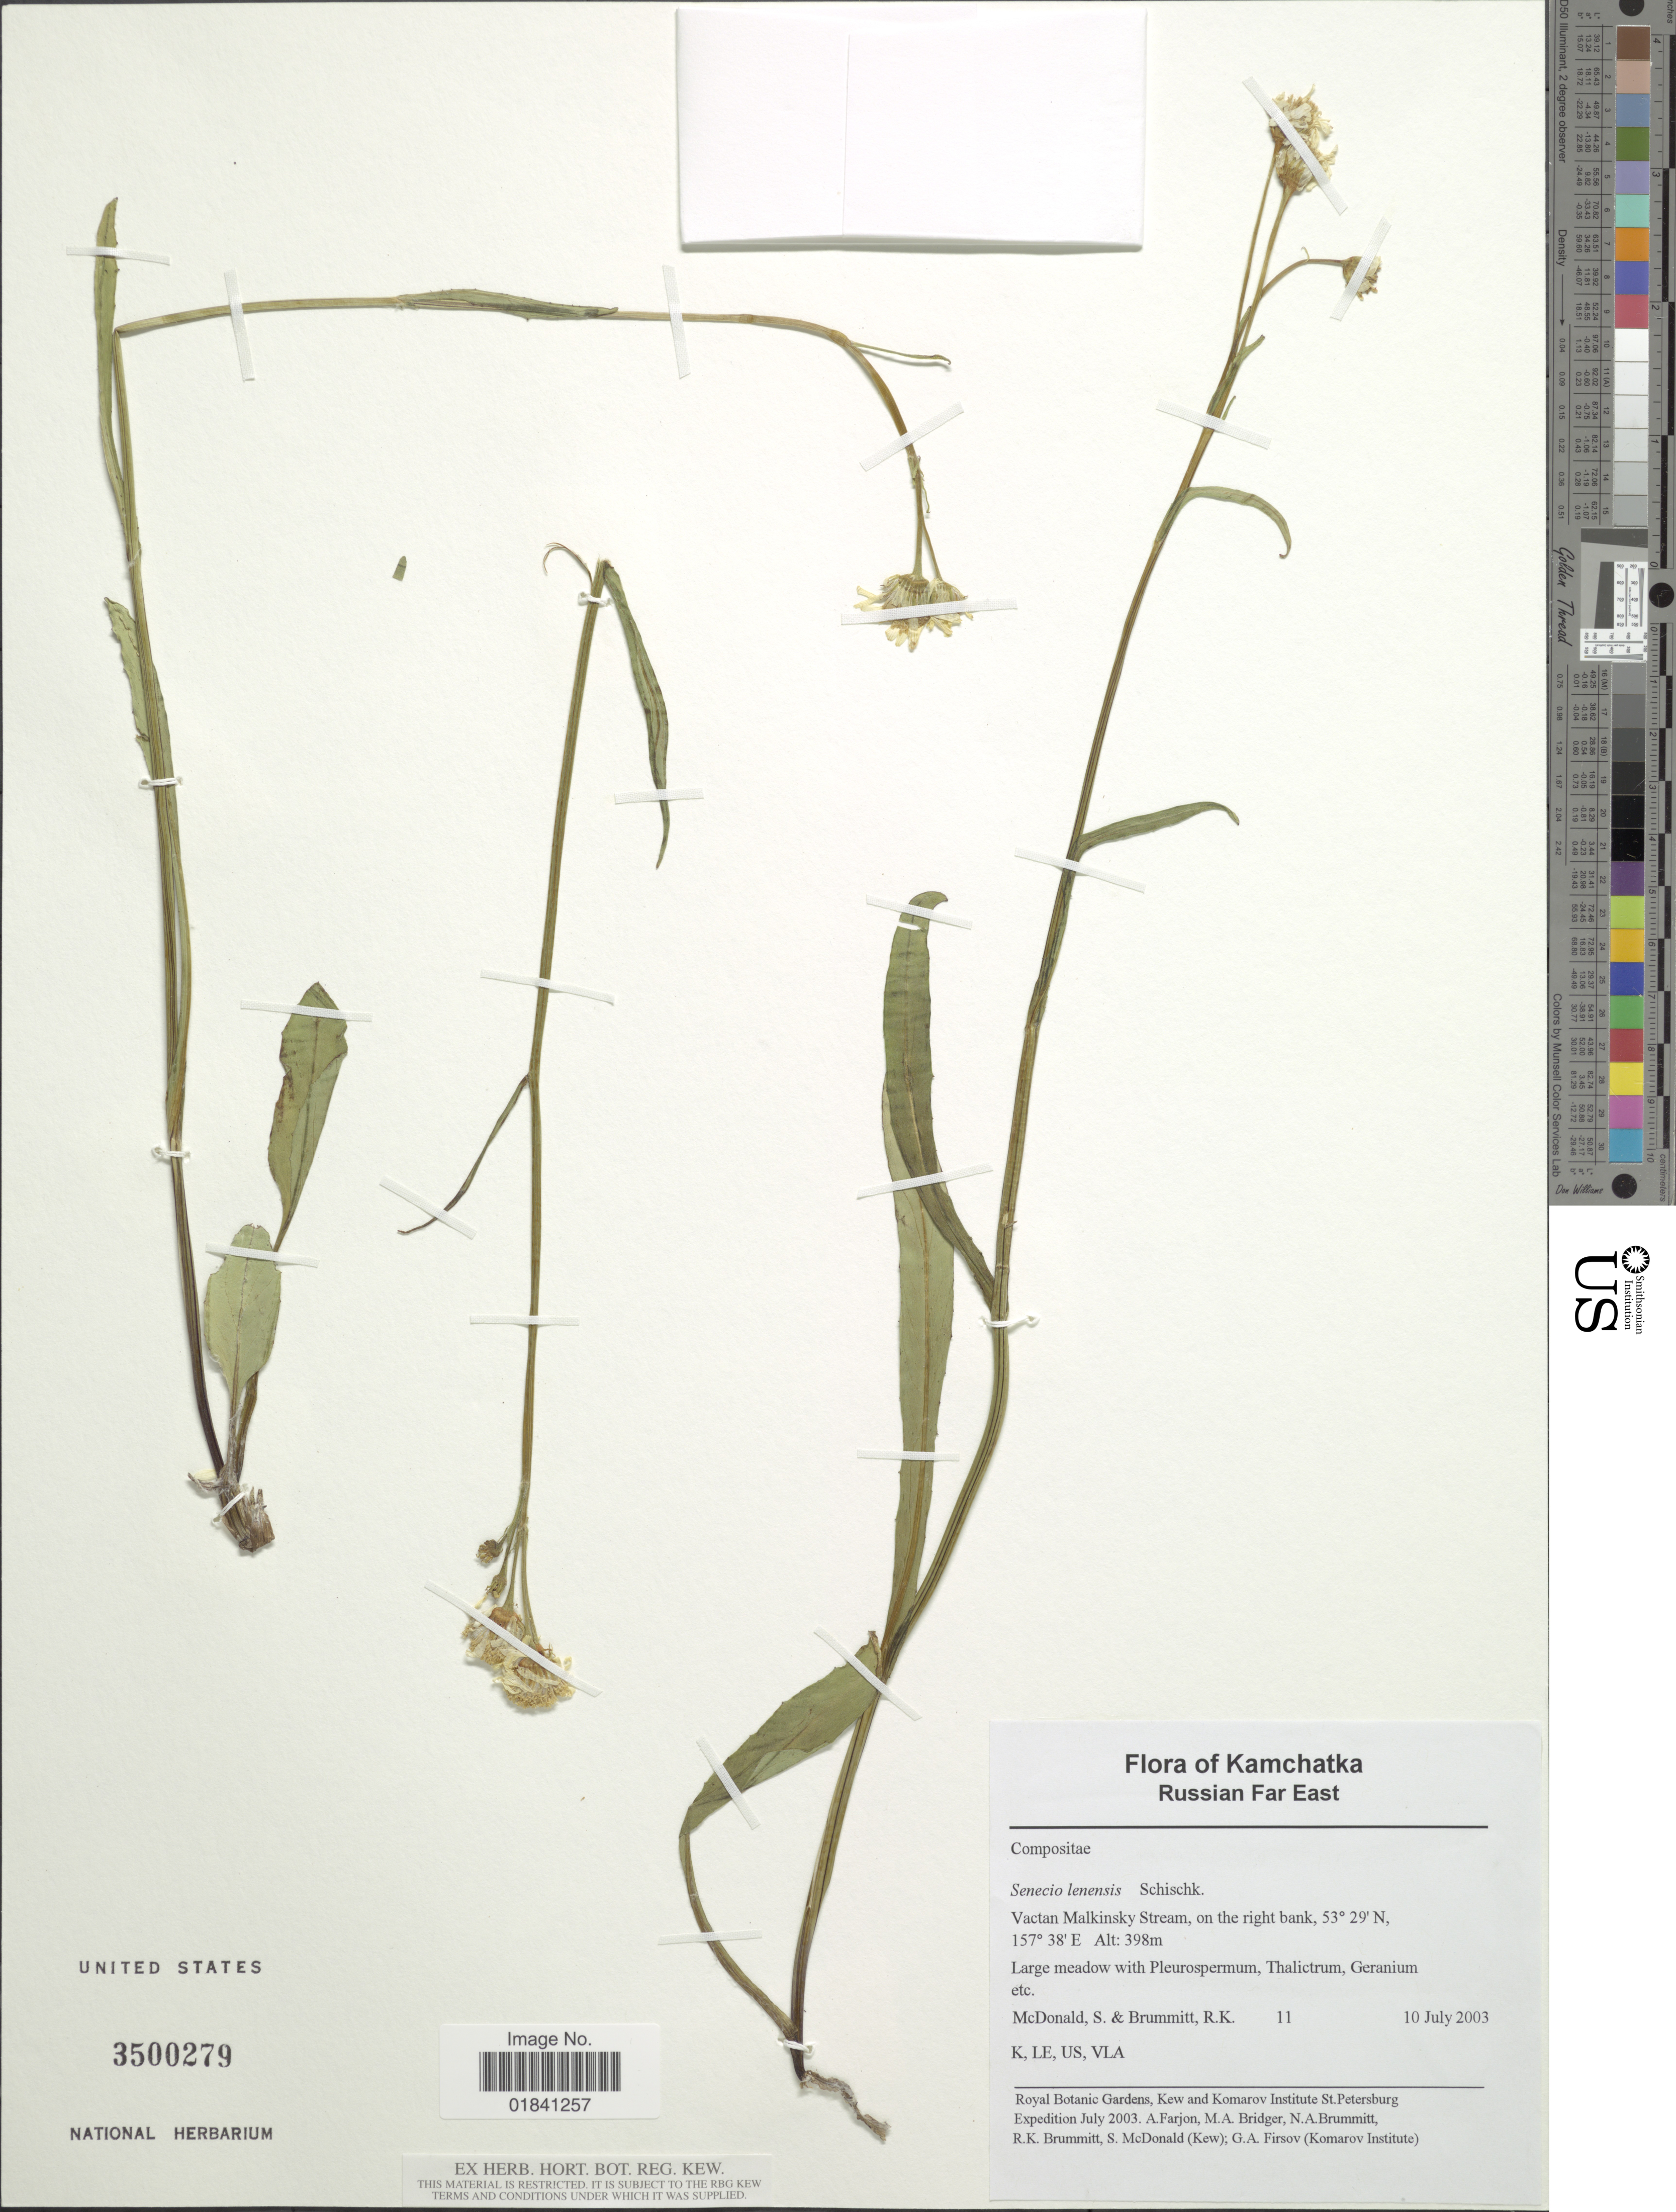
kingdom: Plantae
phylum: Tracheophyta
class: Magnoliopsida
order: Asterales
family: Asteraceae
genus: Senecio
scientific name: Senecio lenensis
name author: Schischk.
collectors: S. McDonald & R. Brummitt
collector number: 11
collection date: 2003-07-10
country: Russian Federation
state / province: Kamchatka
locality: Russian Far East. Vactan Malkinsky Stream, on the right bank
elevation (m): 398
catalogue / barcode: US 3500279